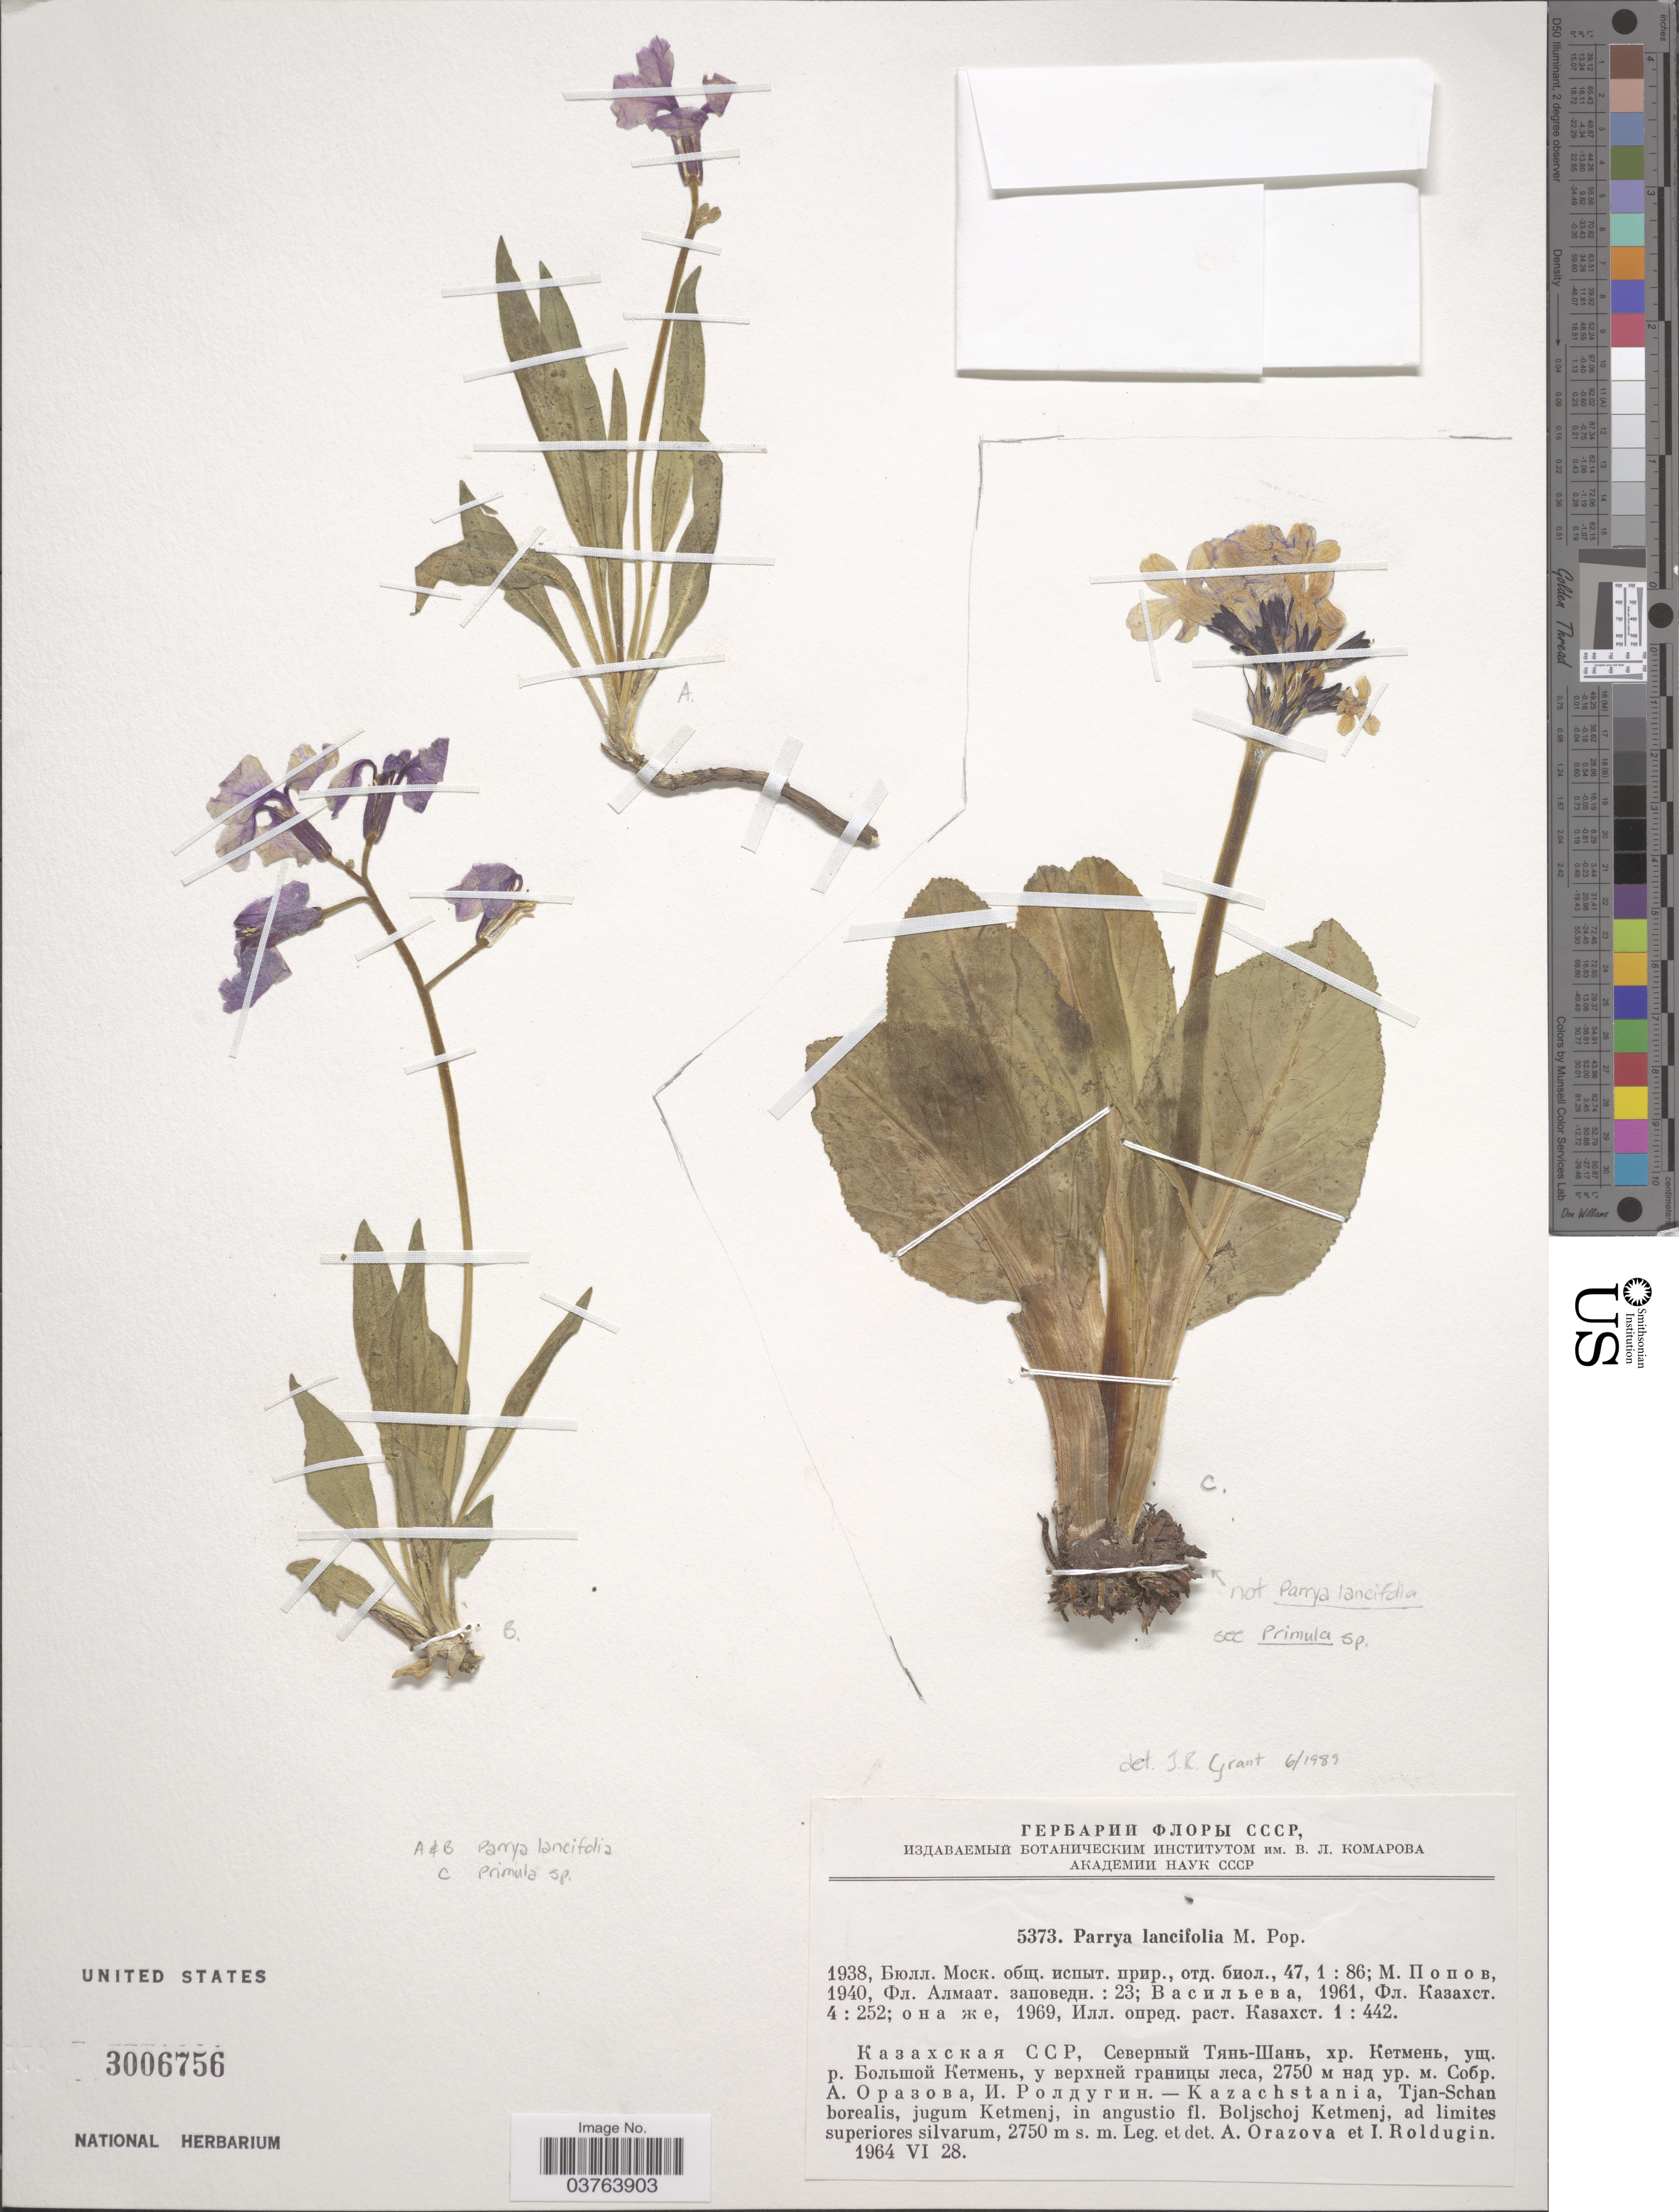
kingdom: Plantae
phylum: Tracheophyta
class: Magnoliopsida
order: Brassicales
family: Brassicaceae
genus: Parrya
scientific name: Parrya lancifolia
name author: Popov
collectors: A. Orazova & I. Roldugin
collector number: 5373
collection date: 1964-06-28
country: Kazakhstan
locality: Tjan-Schan borealis, jugum Ketmenj, in angustio fl. Boljschoj Ketmenj, ad limites superiores silvarum.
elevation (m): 2750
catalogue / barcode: US 3006756